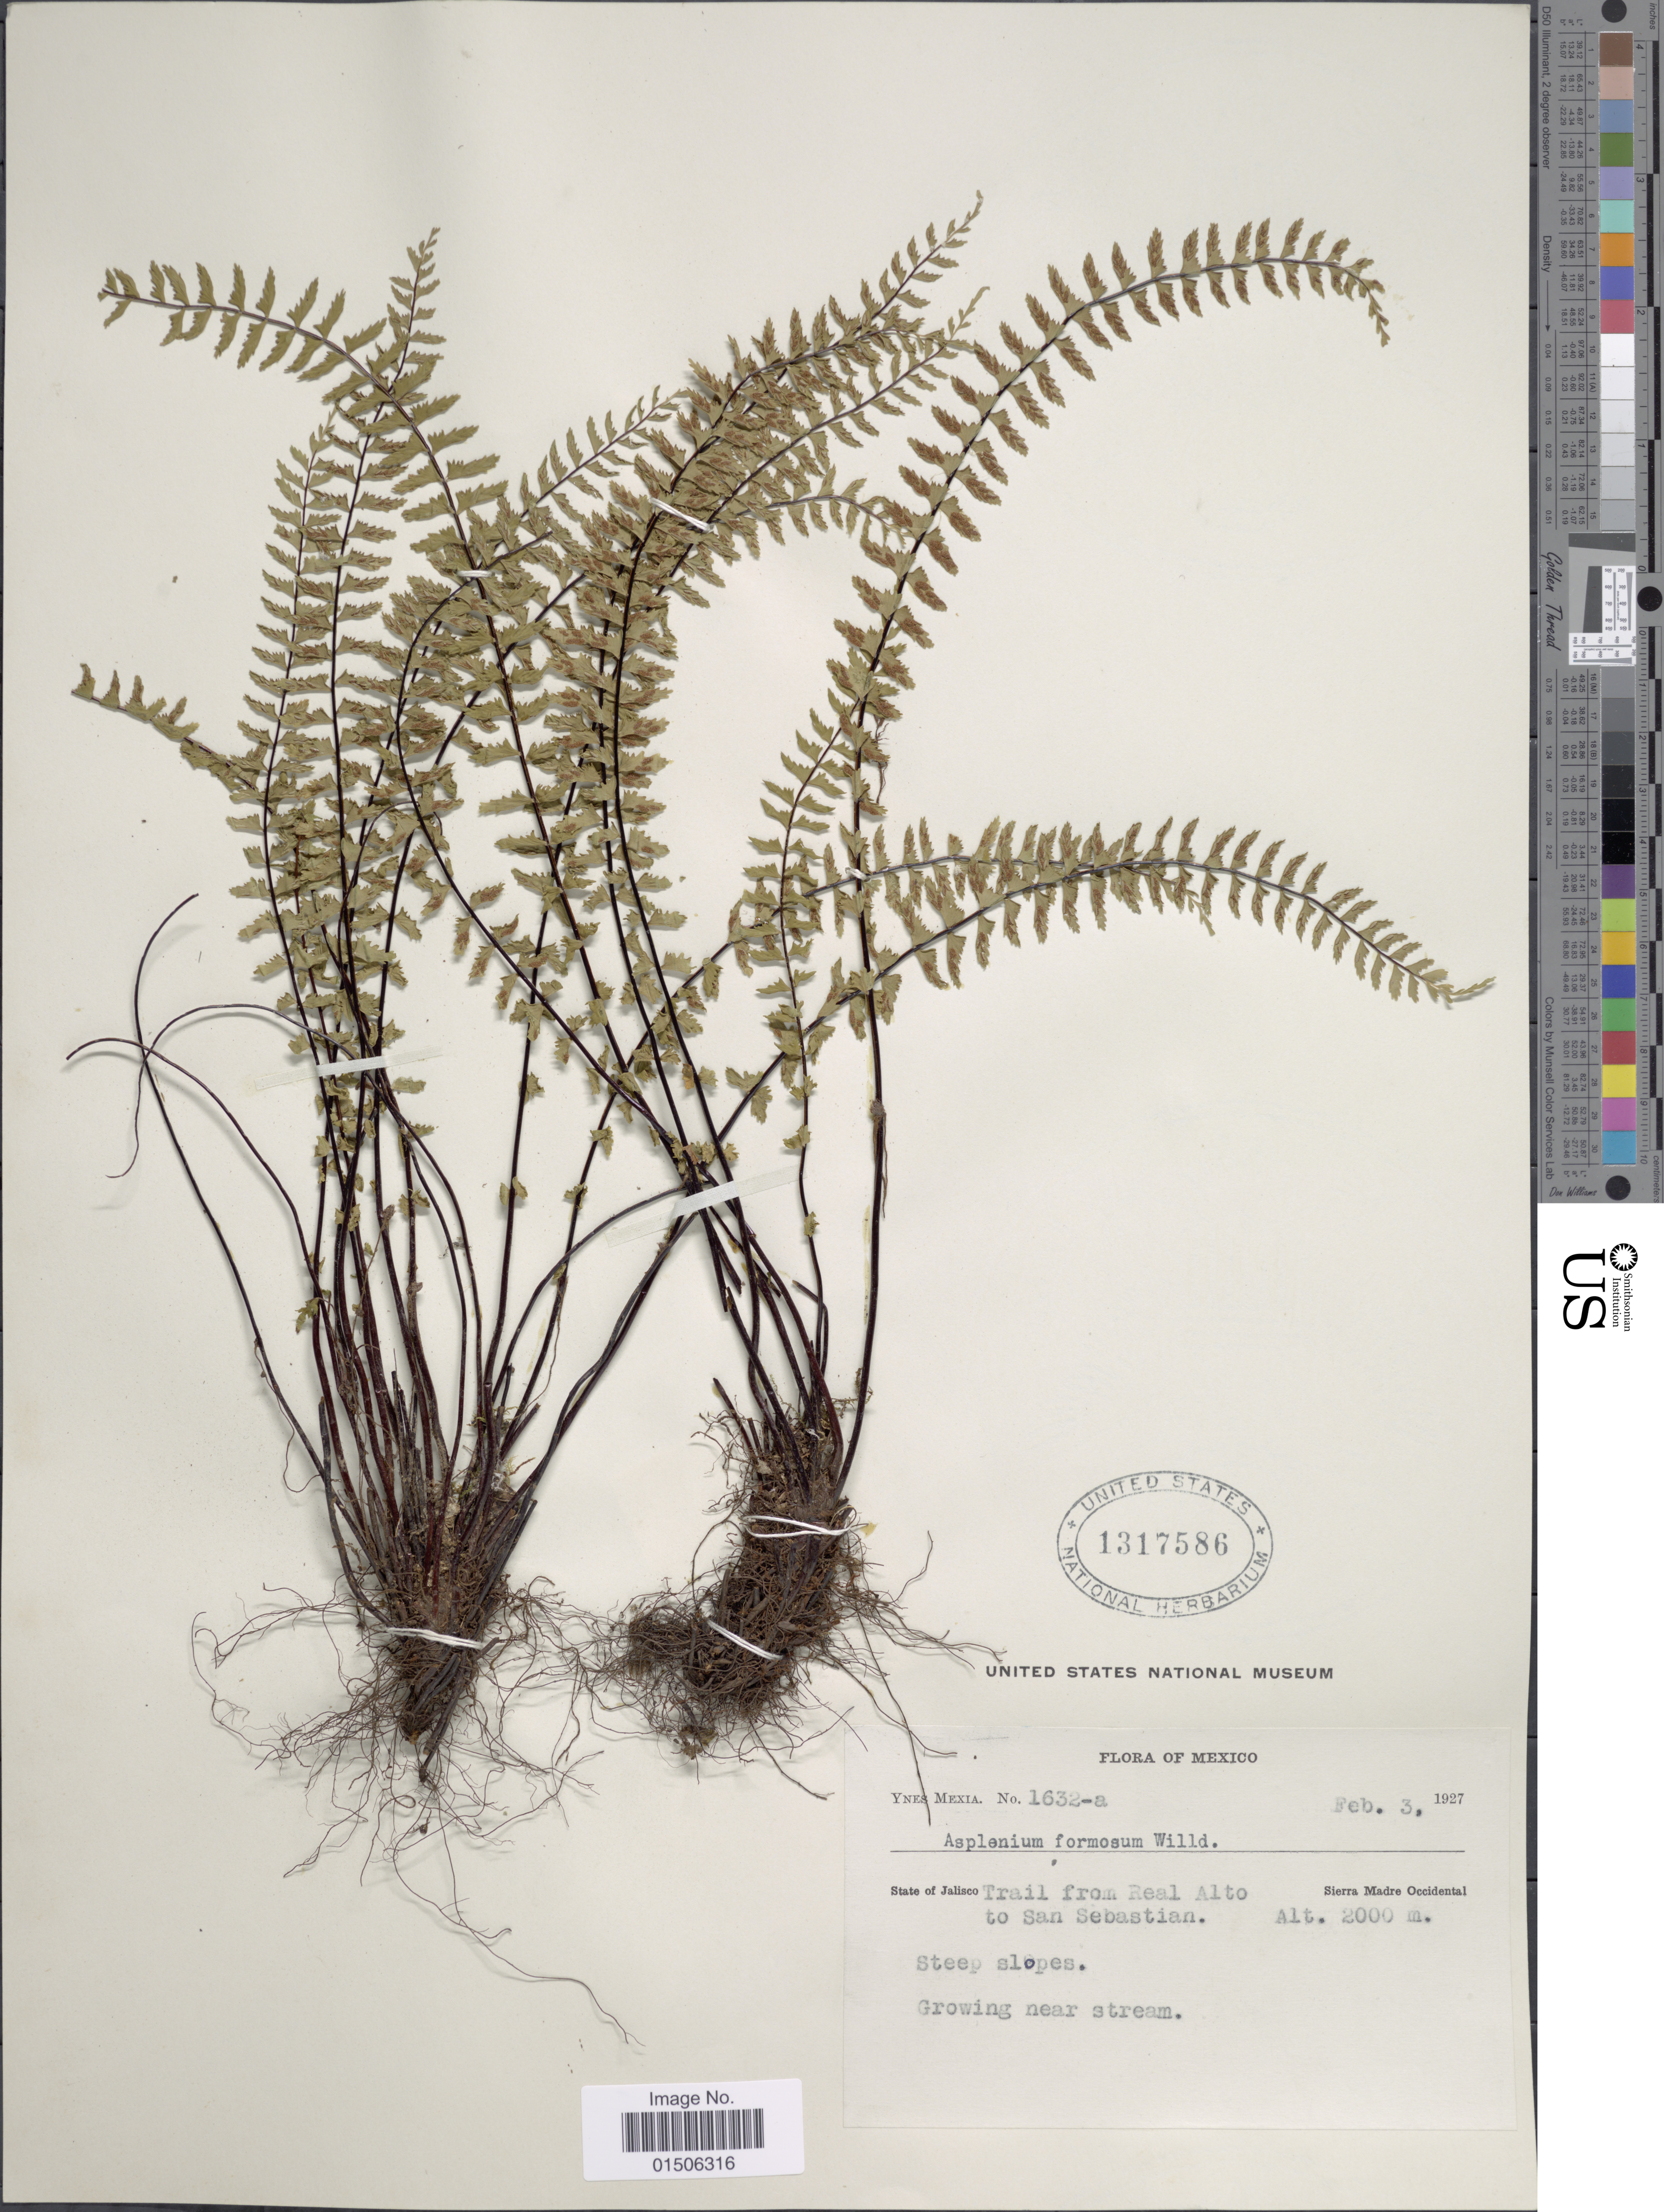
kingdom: Plantae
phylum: Tracheophyta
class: Polypodiopsida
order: Polypodiales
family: Aspleniaceae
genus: Asplenium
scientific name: Asplenium formosum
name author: Willd.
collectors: Y. Mexia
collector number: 1632-a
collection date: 1927-02-03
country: Mexico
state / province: Jalisco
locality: Trail from Real Alto to San Sebastian, Sierra Madre Occidental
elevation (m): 2000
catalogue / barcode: US 1317586